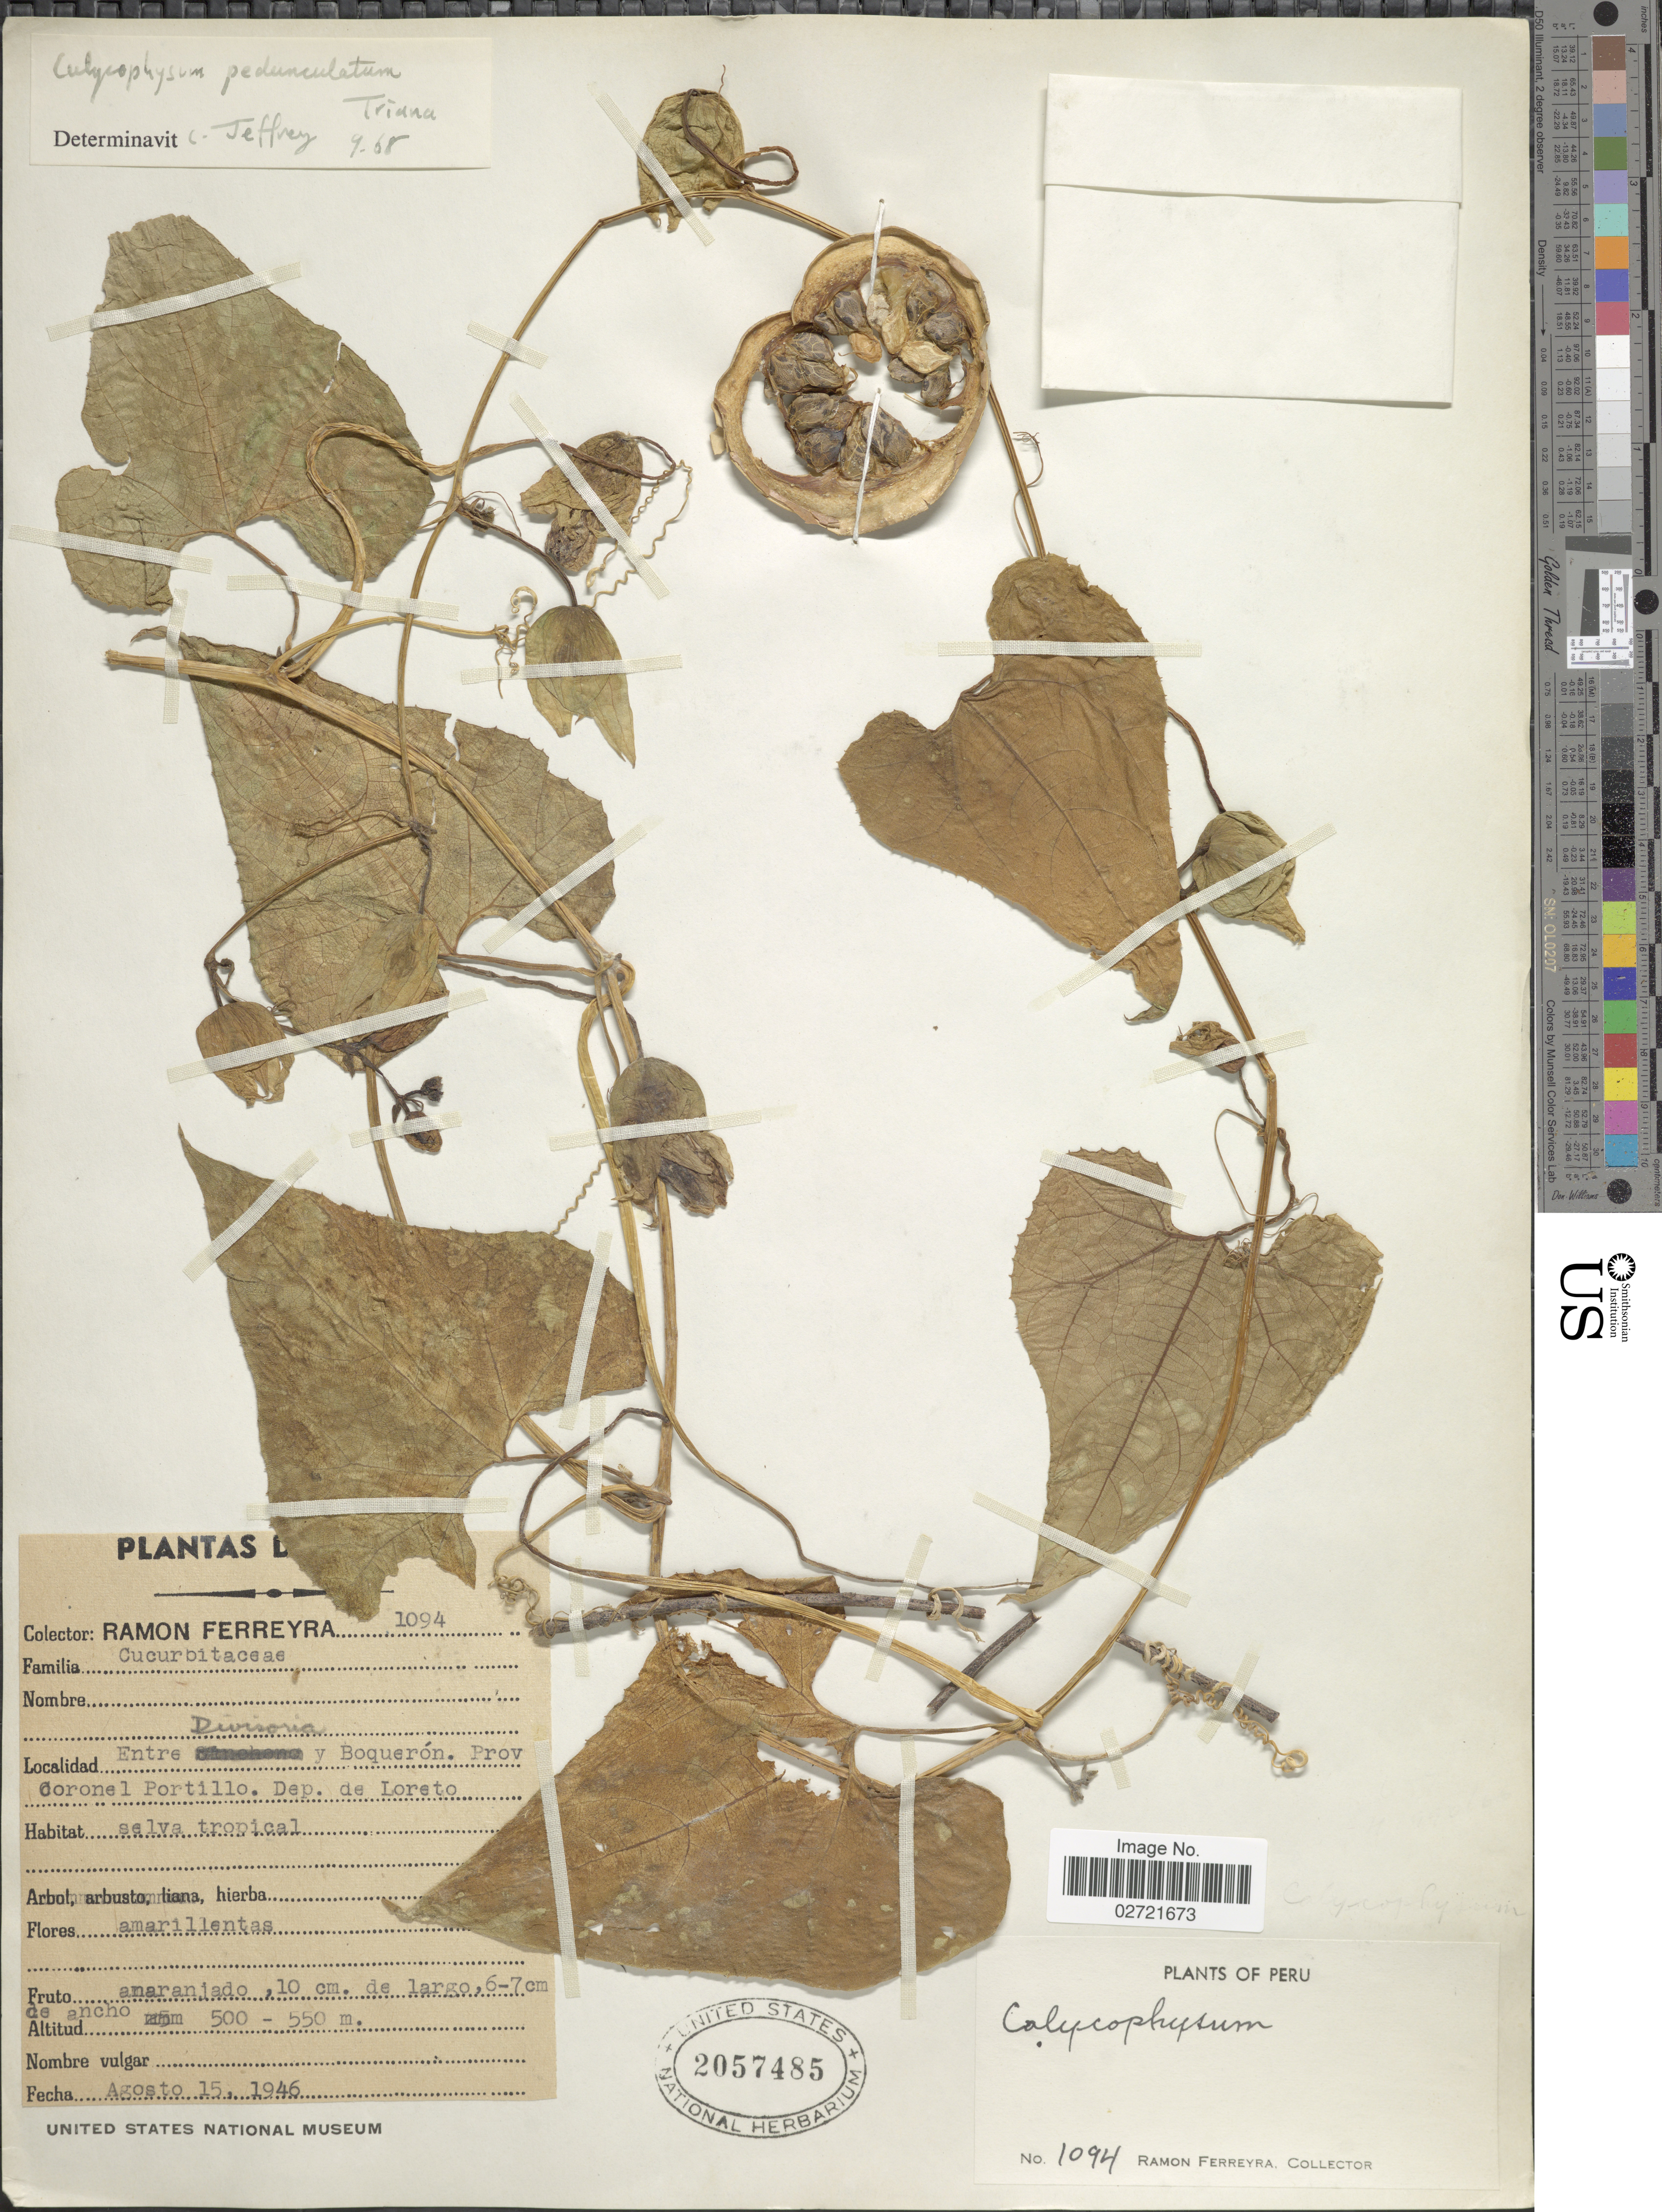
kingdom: Plantae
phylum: Tracheophyta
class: Magnoliopsida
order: Cucurbitales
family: Cucurbitaceae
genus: Calycophysum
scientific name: Calycophysum pedunculatum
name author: H. Karst. & Triana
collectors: R. A. Ferreyra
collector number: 1094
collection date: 1946-08-15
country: Peru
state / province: Loreto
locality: Entre Divisoria y Boqueron, Prov. Coronel Portillo, Dep. de Loreto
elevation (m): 500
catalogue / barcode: US 2057485